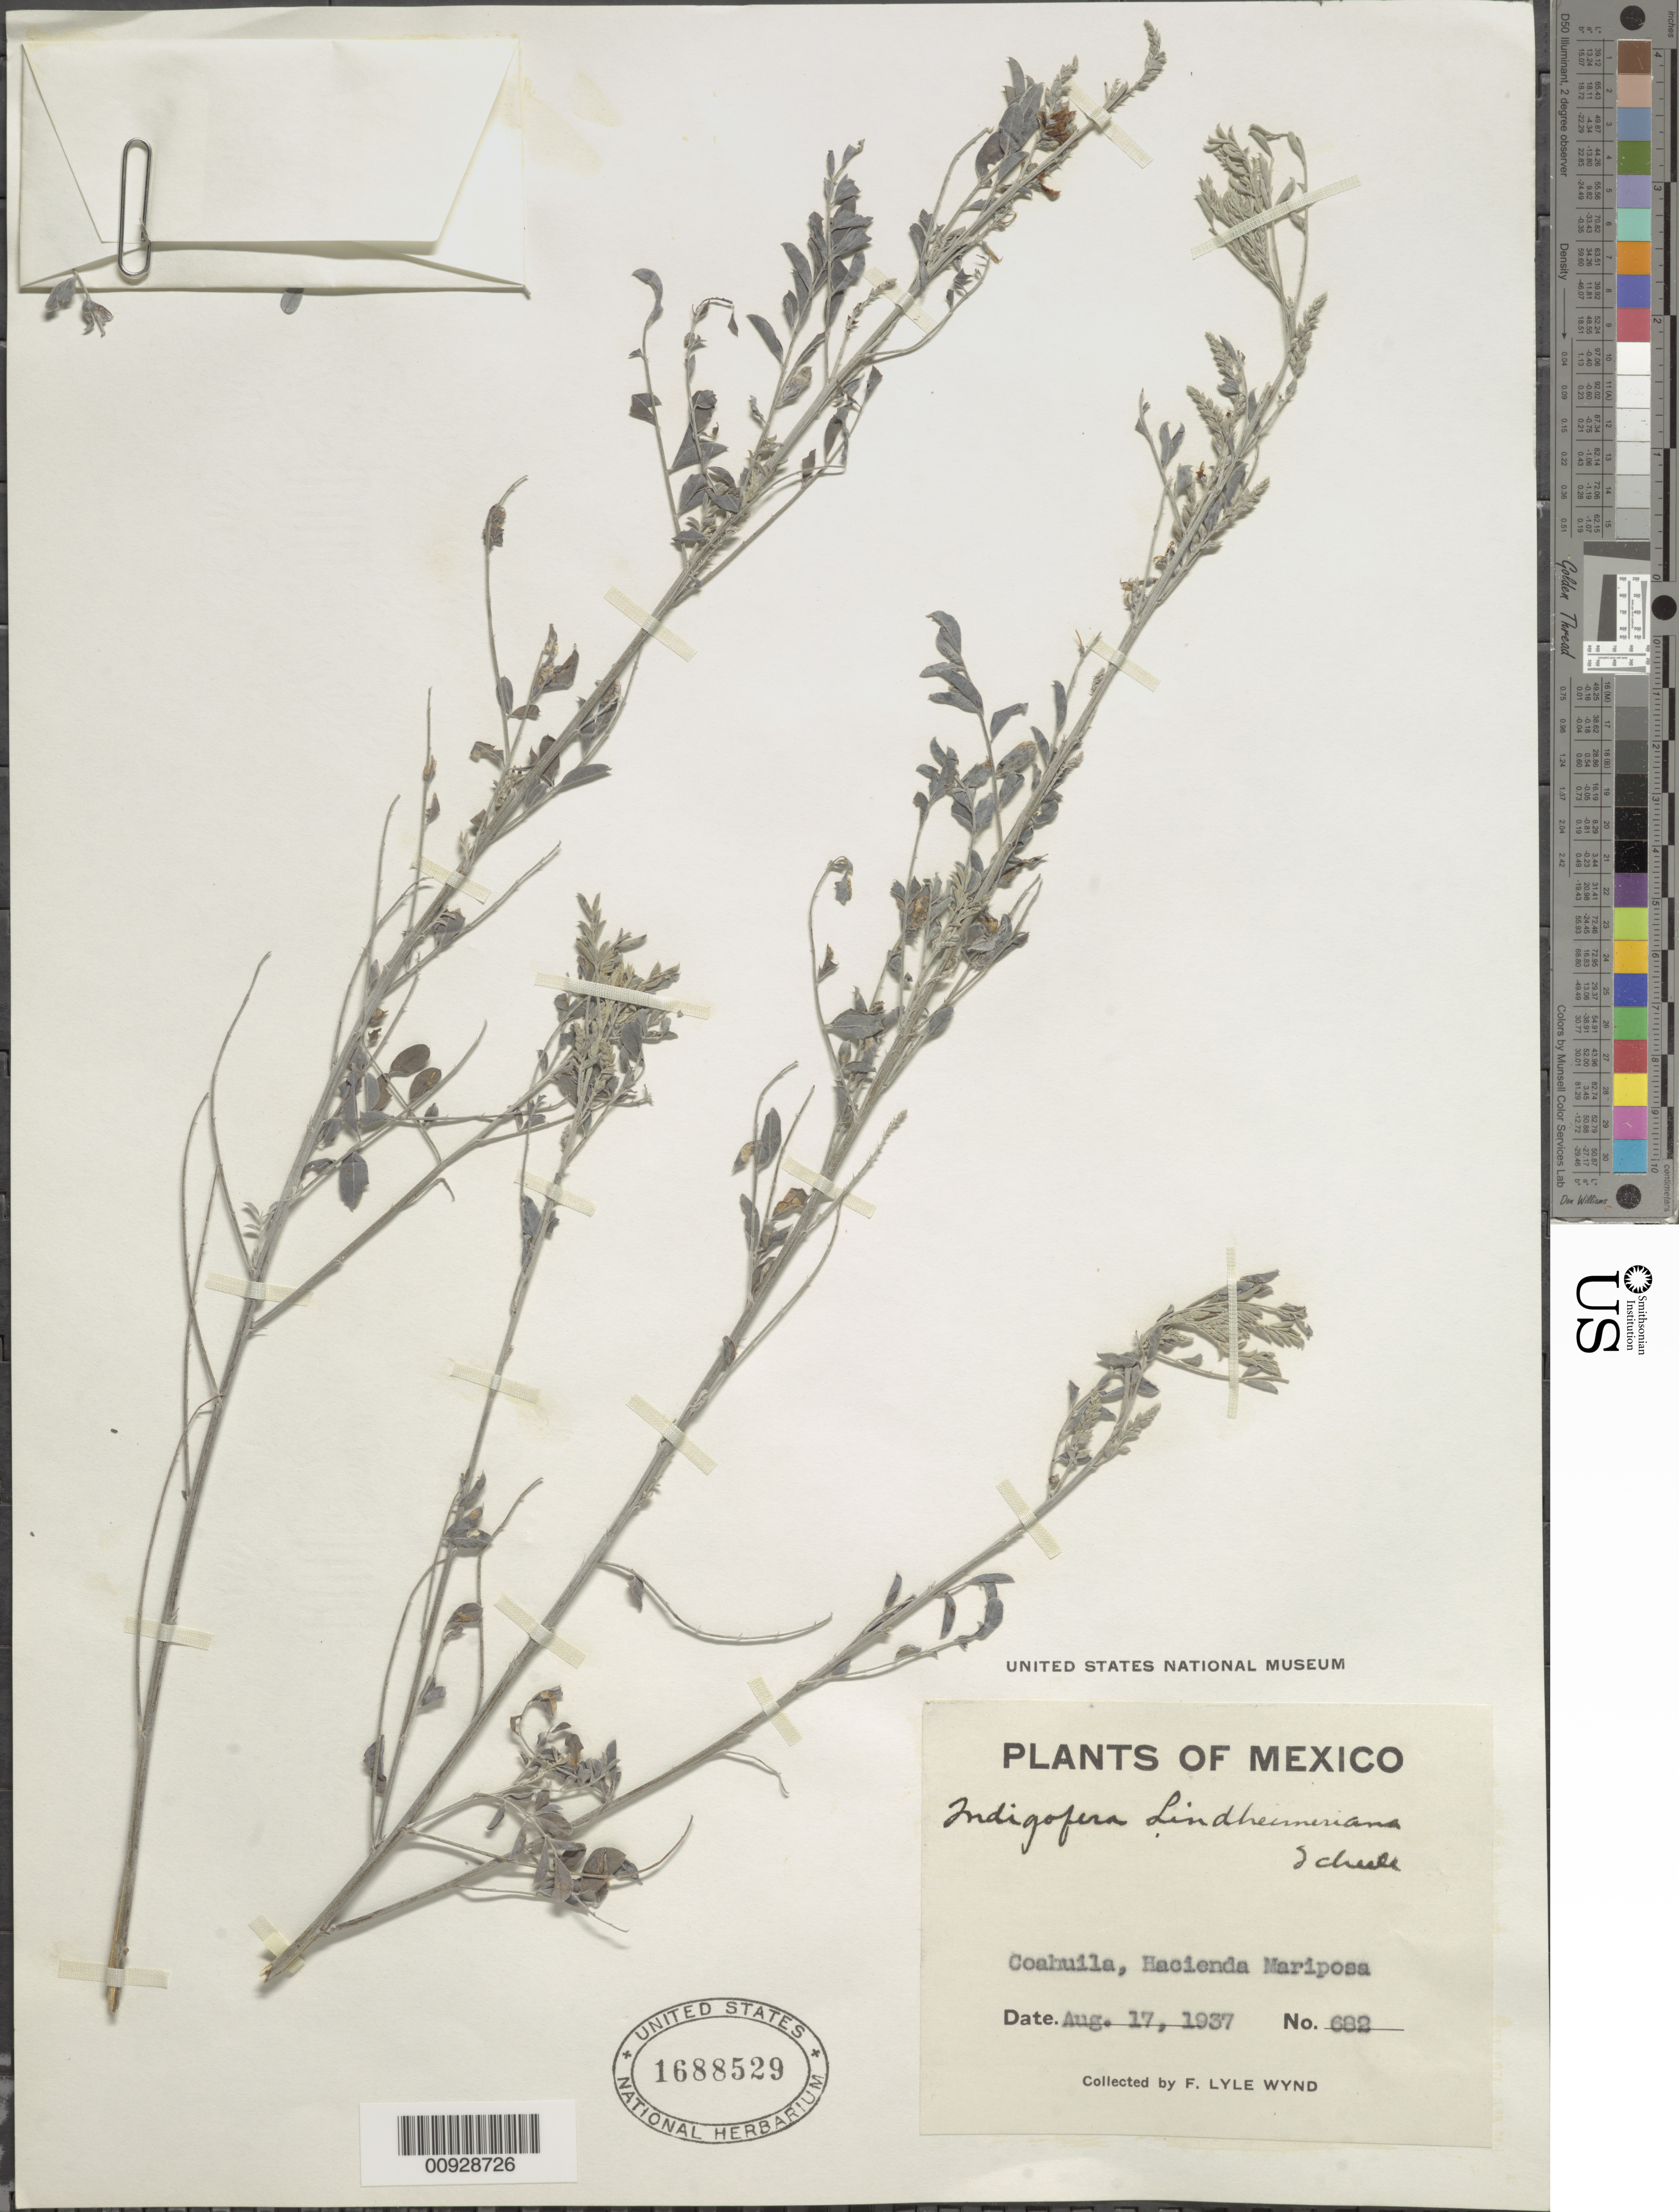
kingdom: Plantae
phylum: Tracheophyta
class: Magnoliopsida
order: Fabales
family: Fabaceae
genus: Indigofera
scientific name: Indigofera lindheimeriana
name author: Scheele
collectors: F. L. Wynd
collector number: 682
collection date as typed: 17 Aug 1937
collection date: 1937-08-17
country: Mexico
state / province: Coahuila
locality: Hacienda Mariposa.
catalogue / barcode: US 1688529